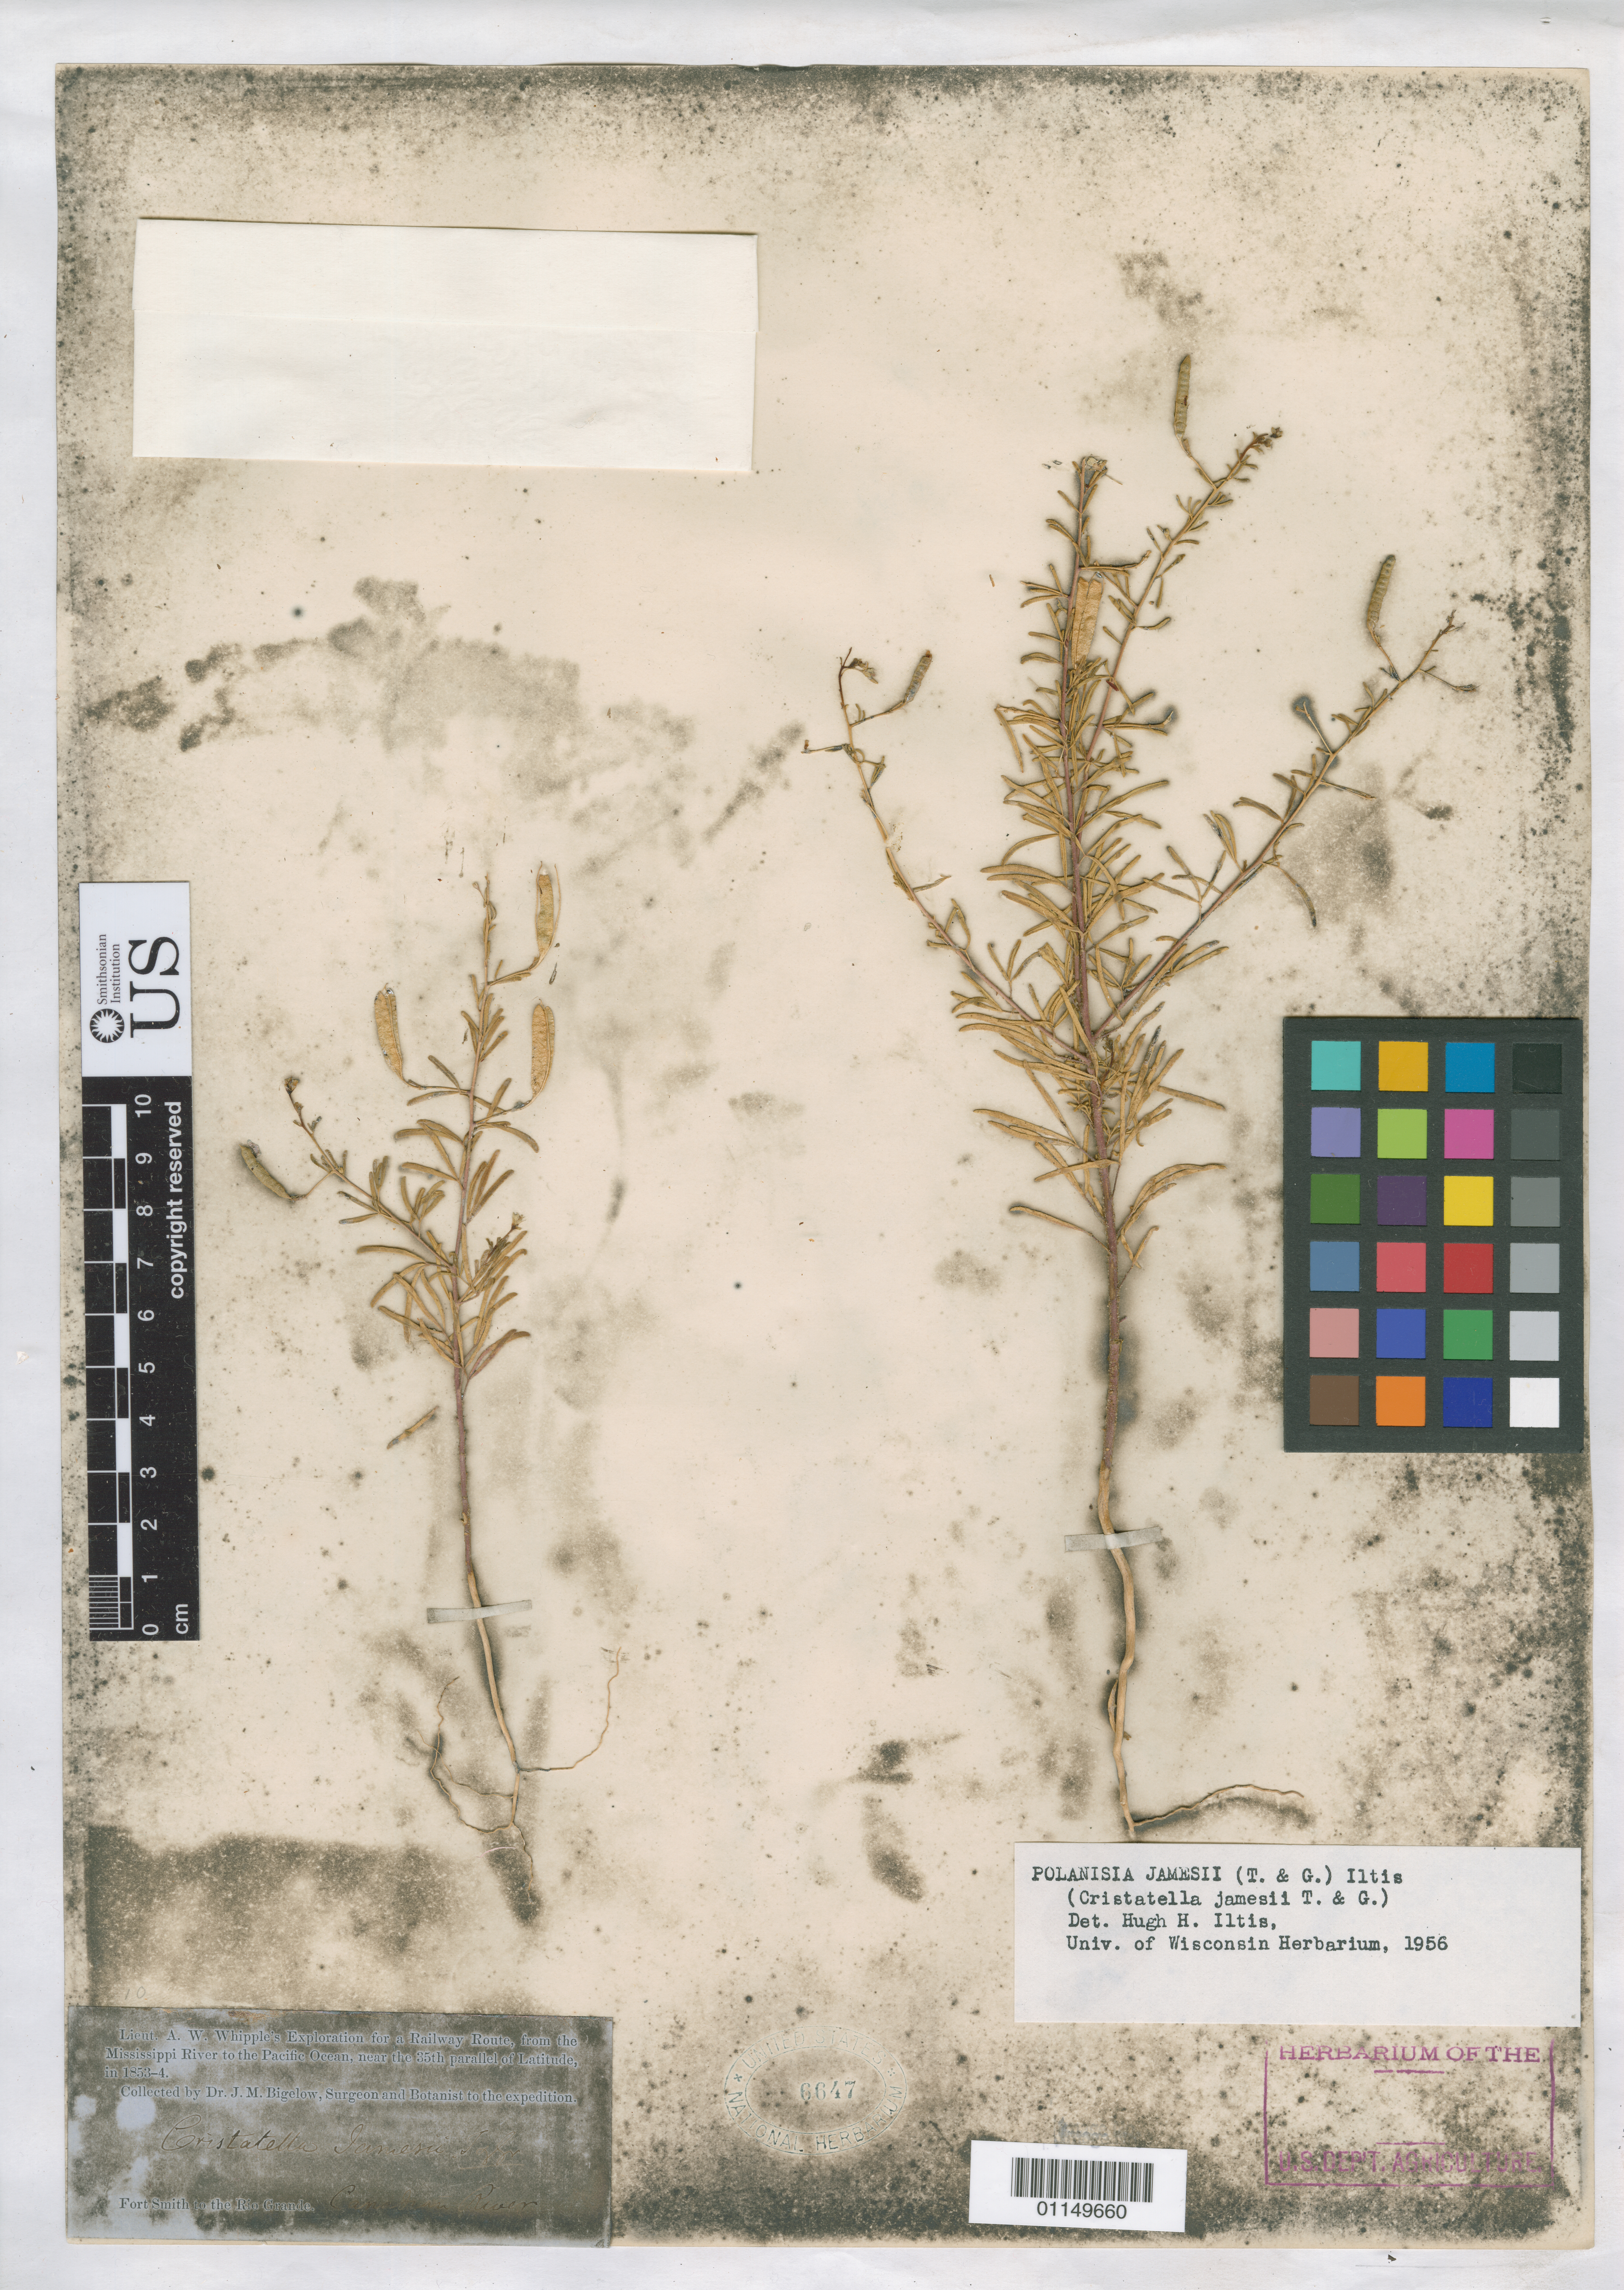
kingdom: Plantae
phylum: Tracheophyta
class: Magnoliopsida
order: Brassicales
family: Cleomaceae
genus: Polanisia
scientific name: Polanisia jamesii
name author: (Torr. & A. Gray) Iltis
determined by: Iltis, Hugh Hellmut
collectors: J. M. Bigelow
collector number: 10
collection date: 1853/1854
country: United States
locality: Fort Smith to the Rio Grande. On the Canadian River.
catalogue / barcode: US 6647